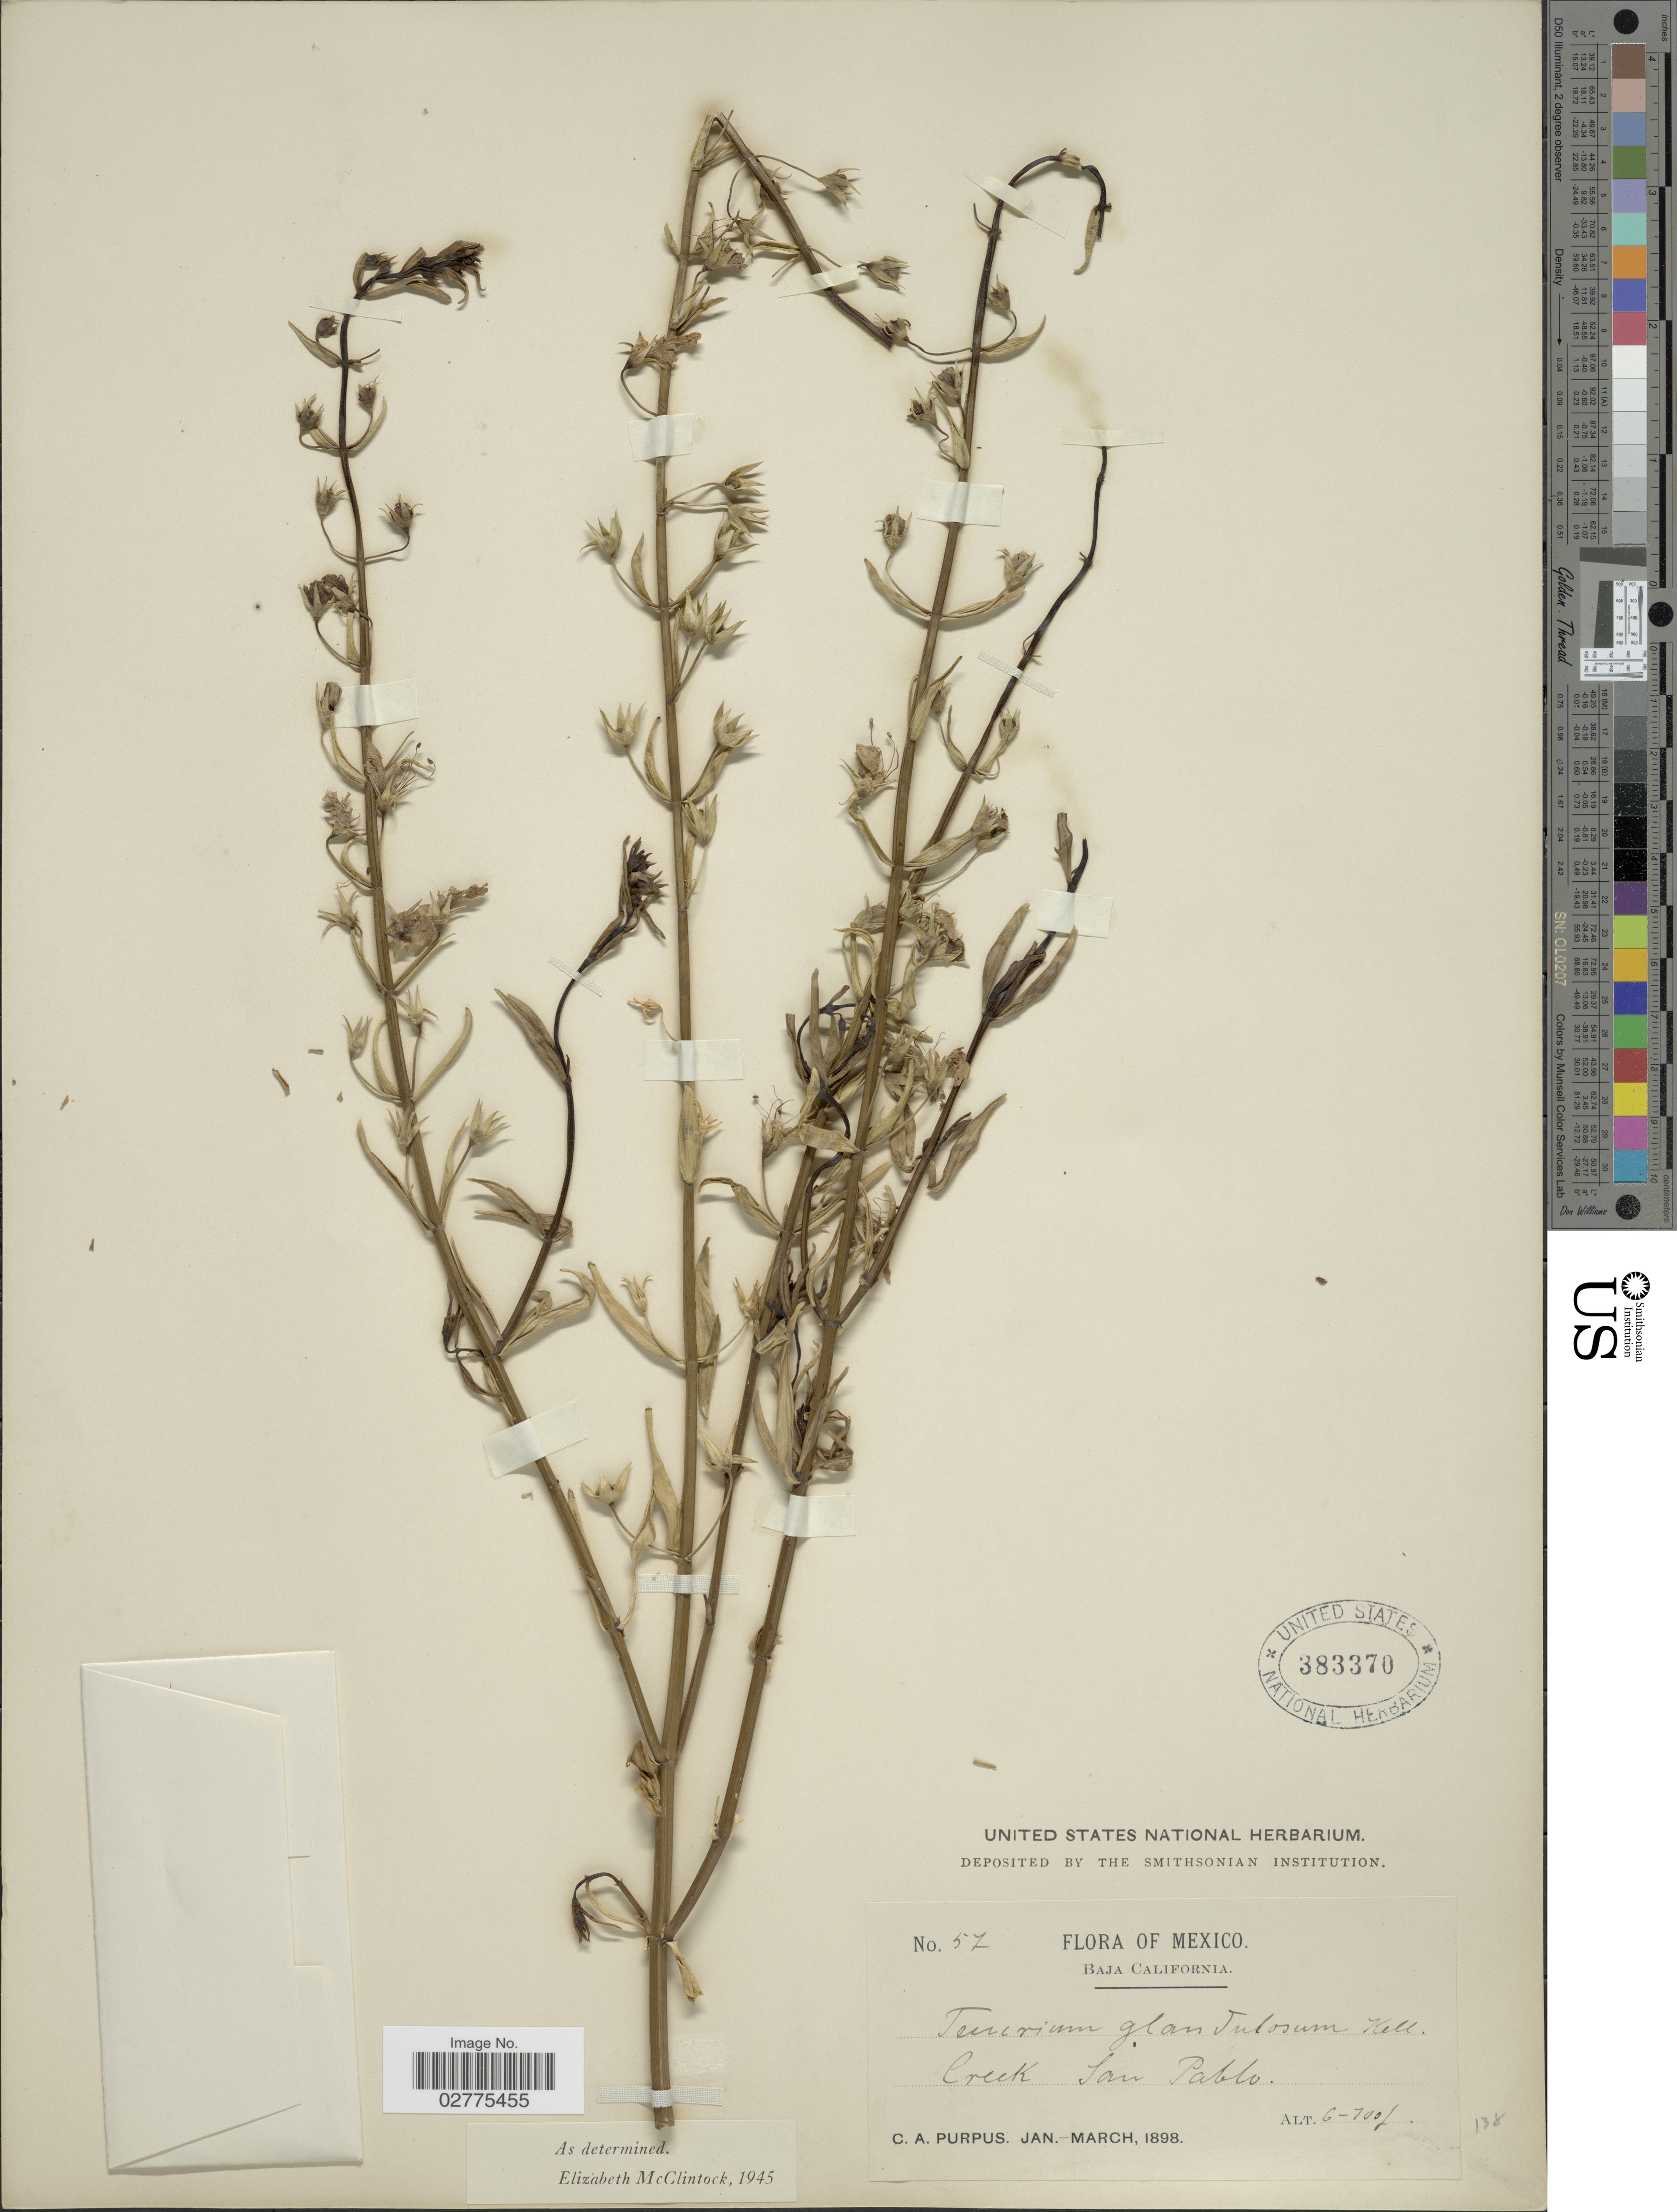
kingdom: Plantae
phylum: Tracheophyta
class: Magnoliopsida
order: Lamiales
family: Lamiaceae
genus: Teucrium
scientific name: Teucrium glandulosum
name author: Kellogg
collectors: C. A. Purpus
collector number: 57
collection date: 1898-01/1898-03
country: Mexico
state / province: Baja California Norte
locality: Creek San Pablo.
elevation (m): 183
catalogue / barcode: US 383370